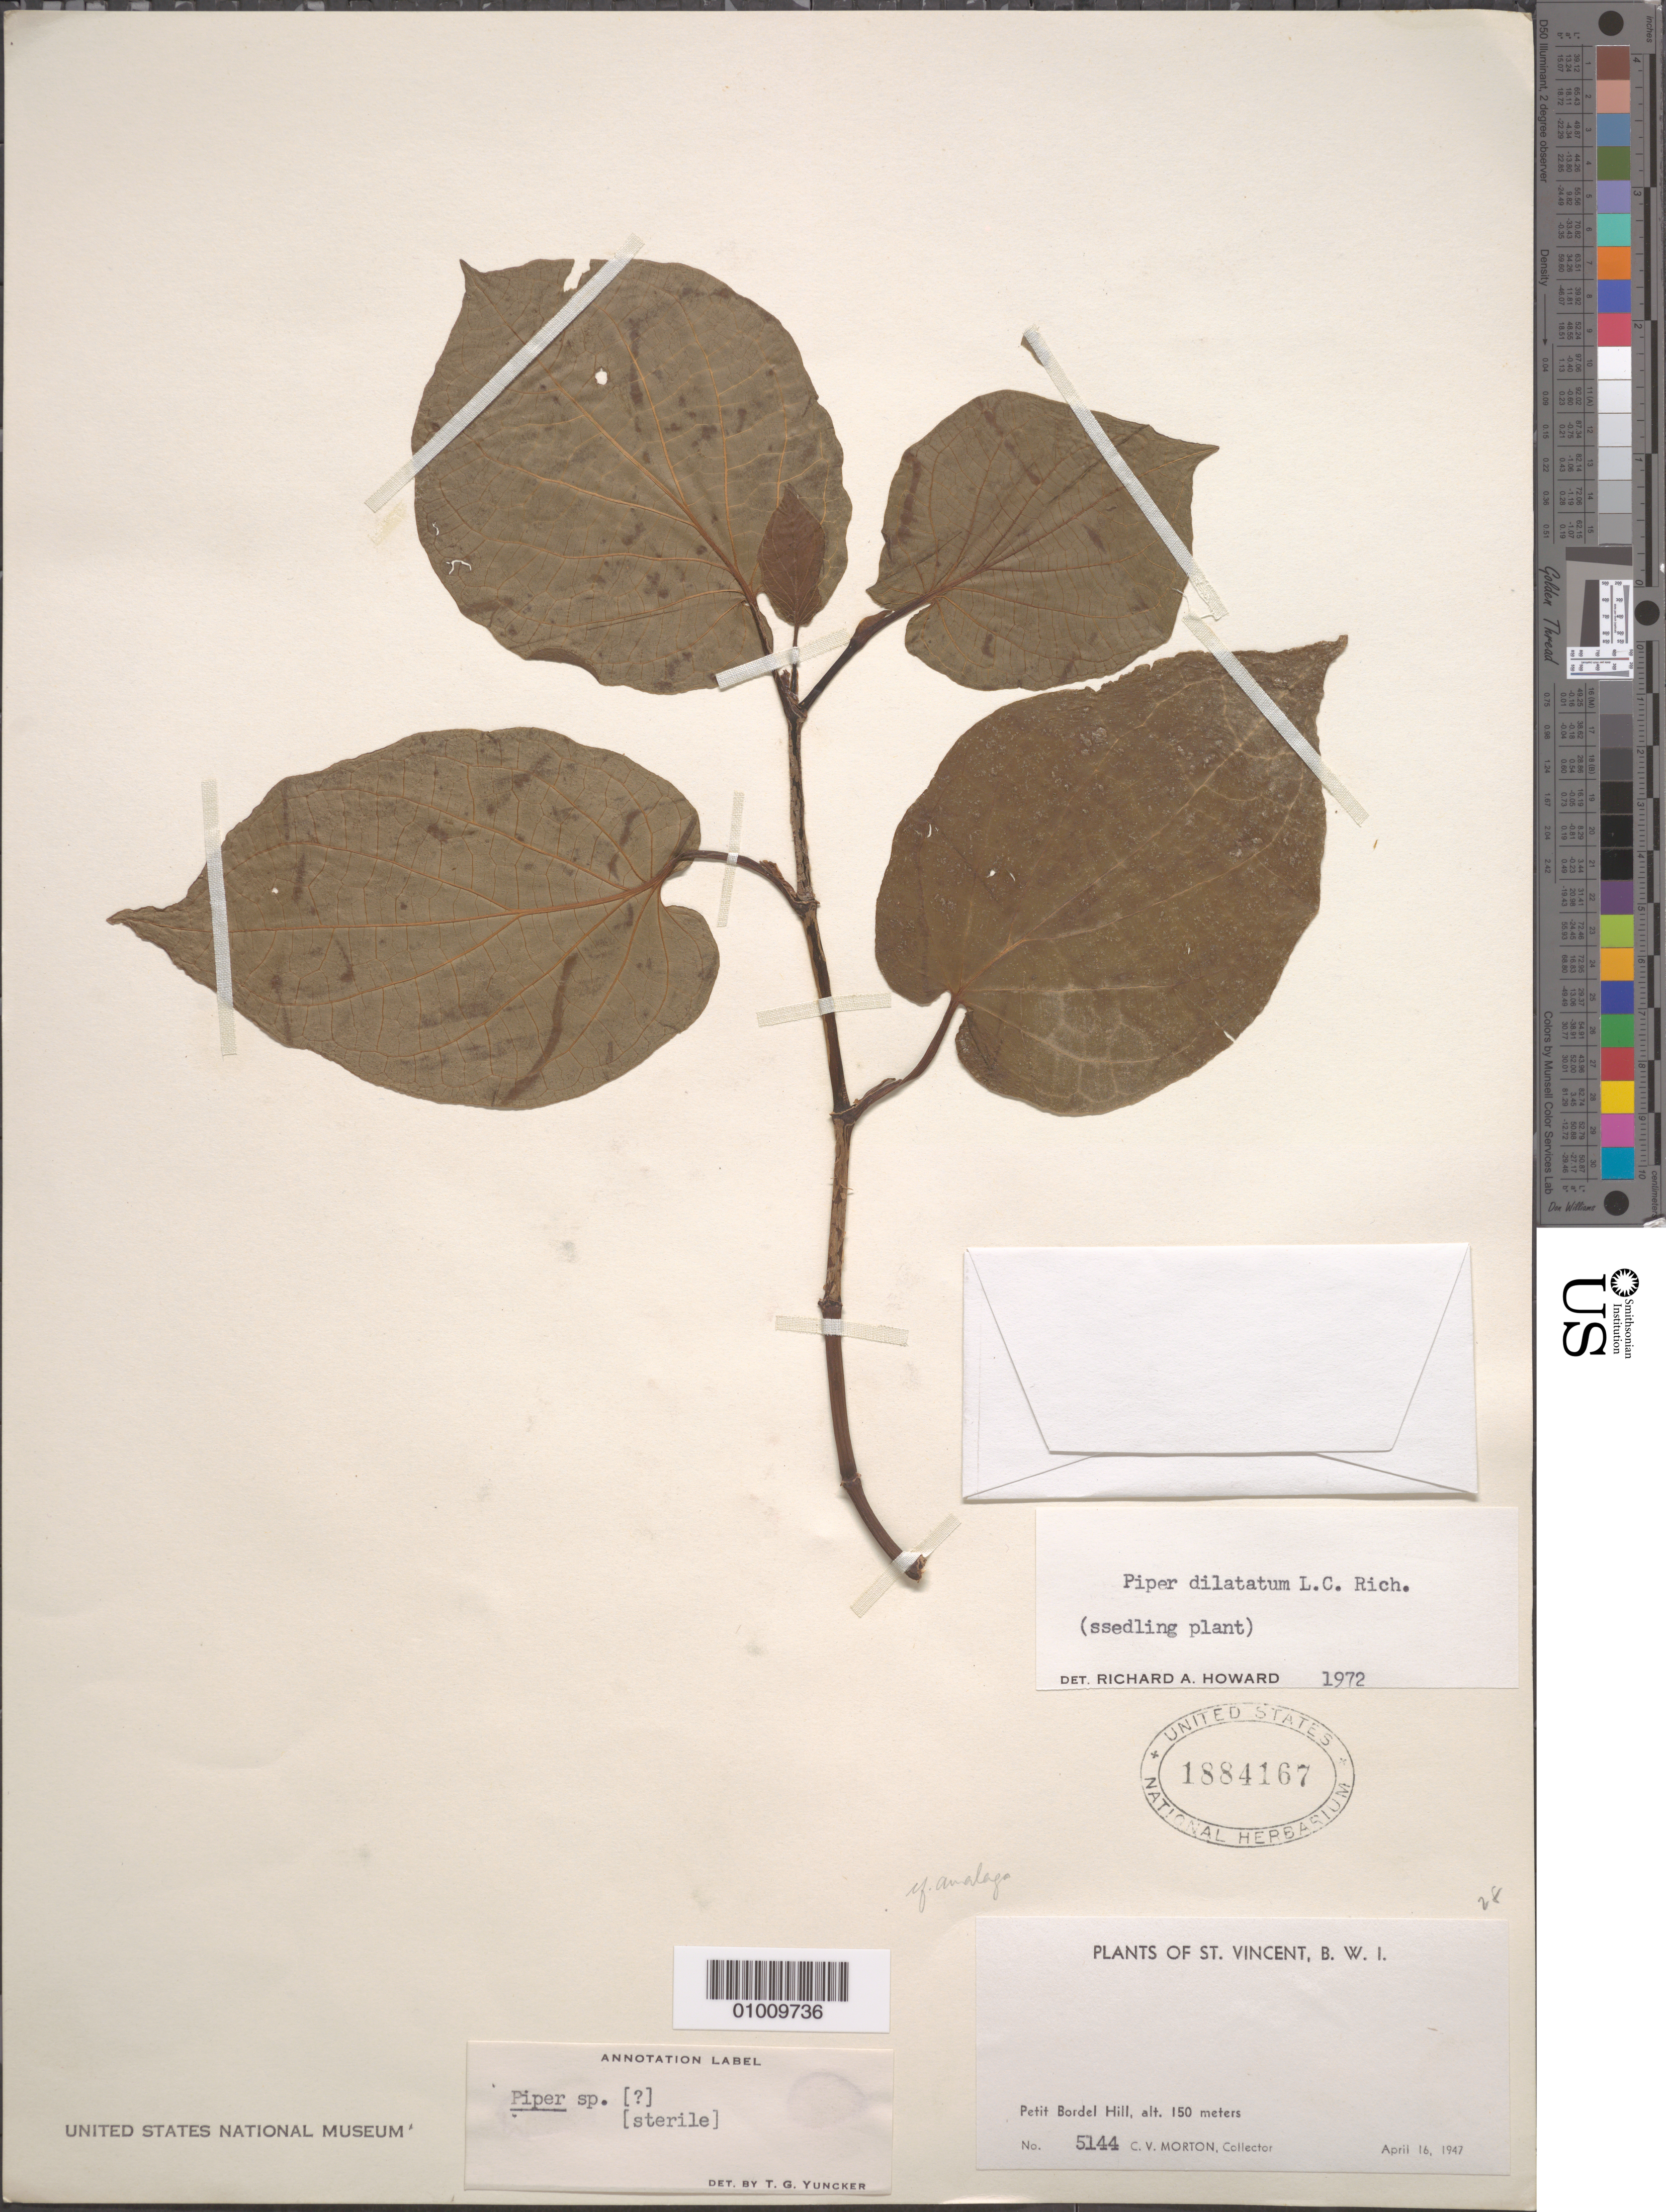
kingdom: Plantae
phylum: Tracheophyta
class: Magnoliopsida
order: Piperales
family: Piperaceae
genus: Piper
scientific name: Piper dilatatum var. dilatatum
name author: Rich.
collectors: C. V. Morton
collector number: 5144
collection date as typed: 16 Apr 1947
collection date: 1947-04-16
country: St. Vincent - Grenadines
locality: Petit Bordel Hill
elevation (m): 150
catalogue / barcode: US 1884167